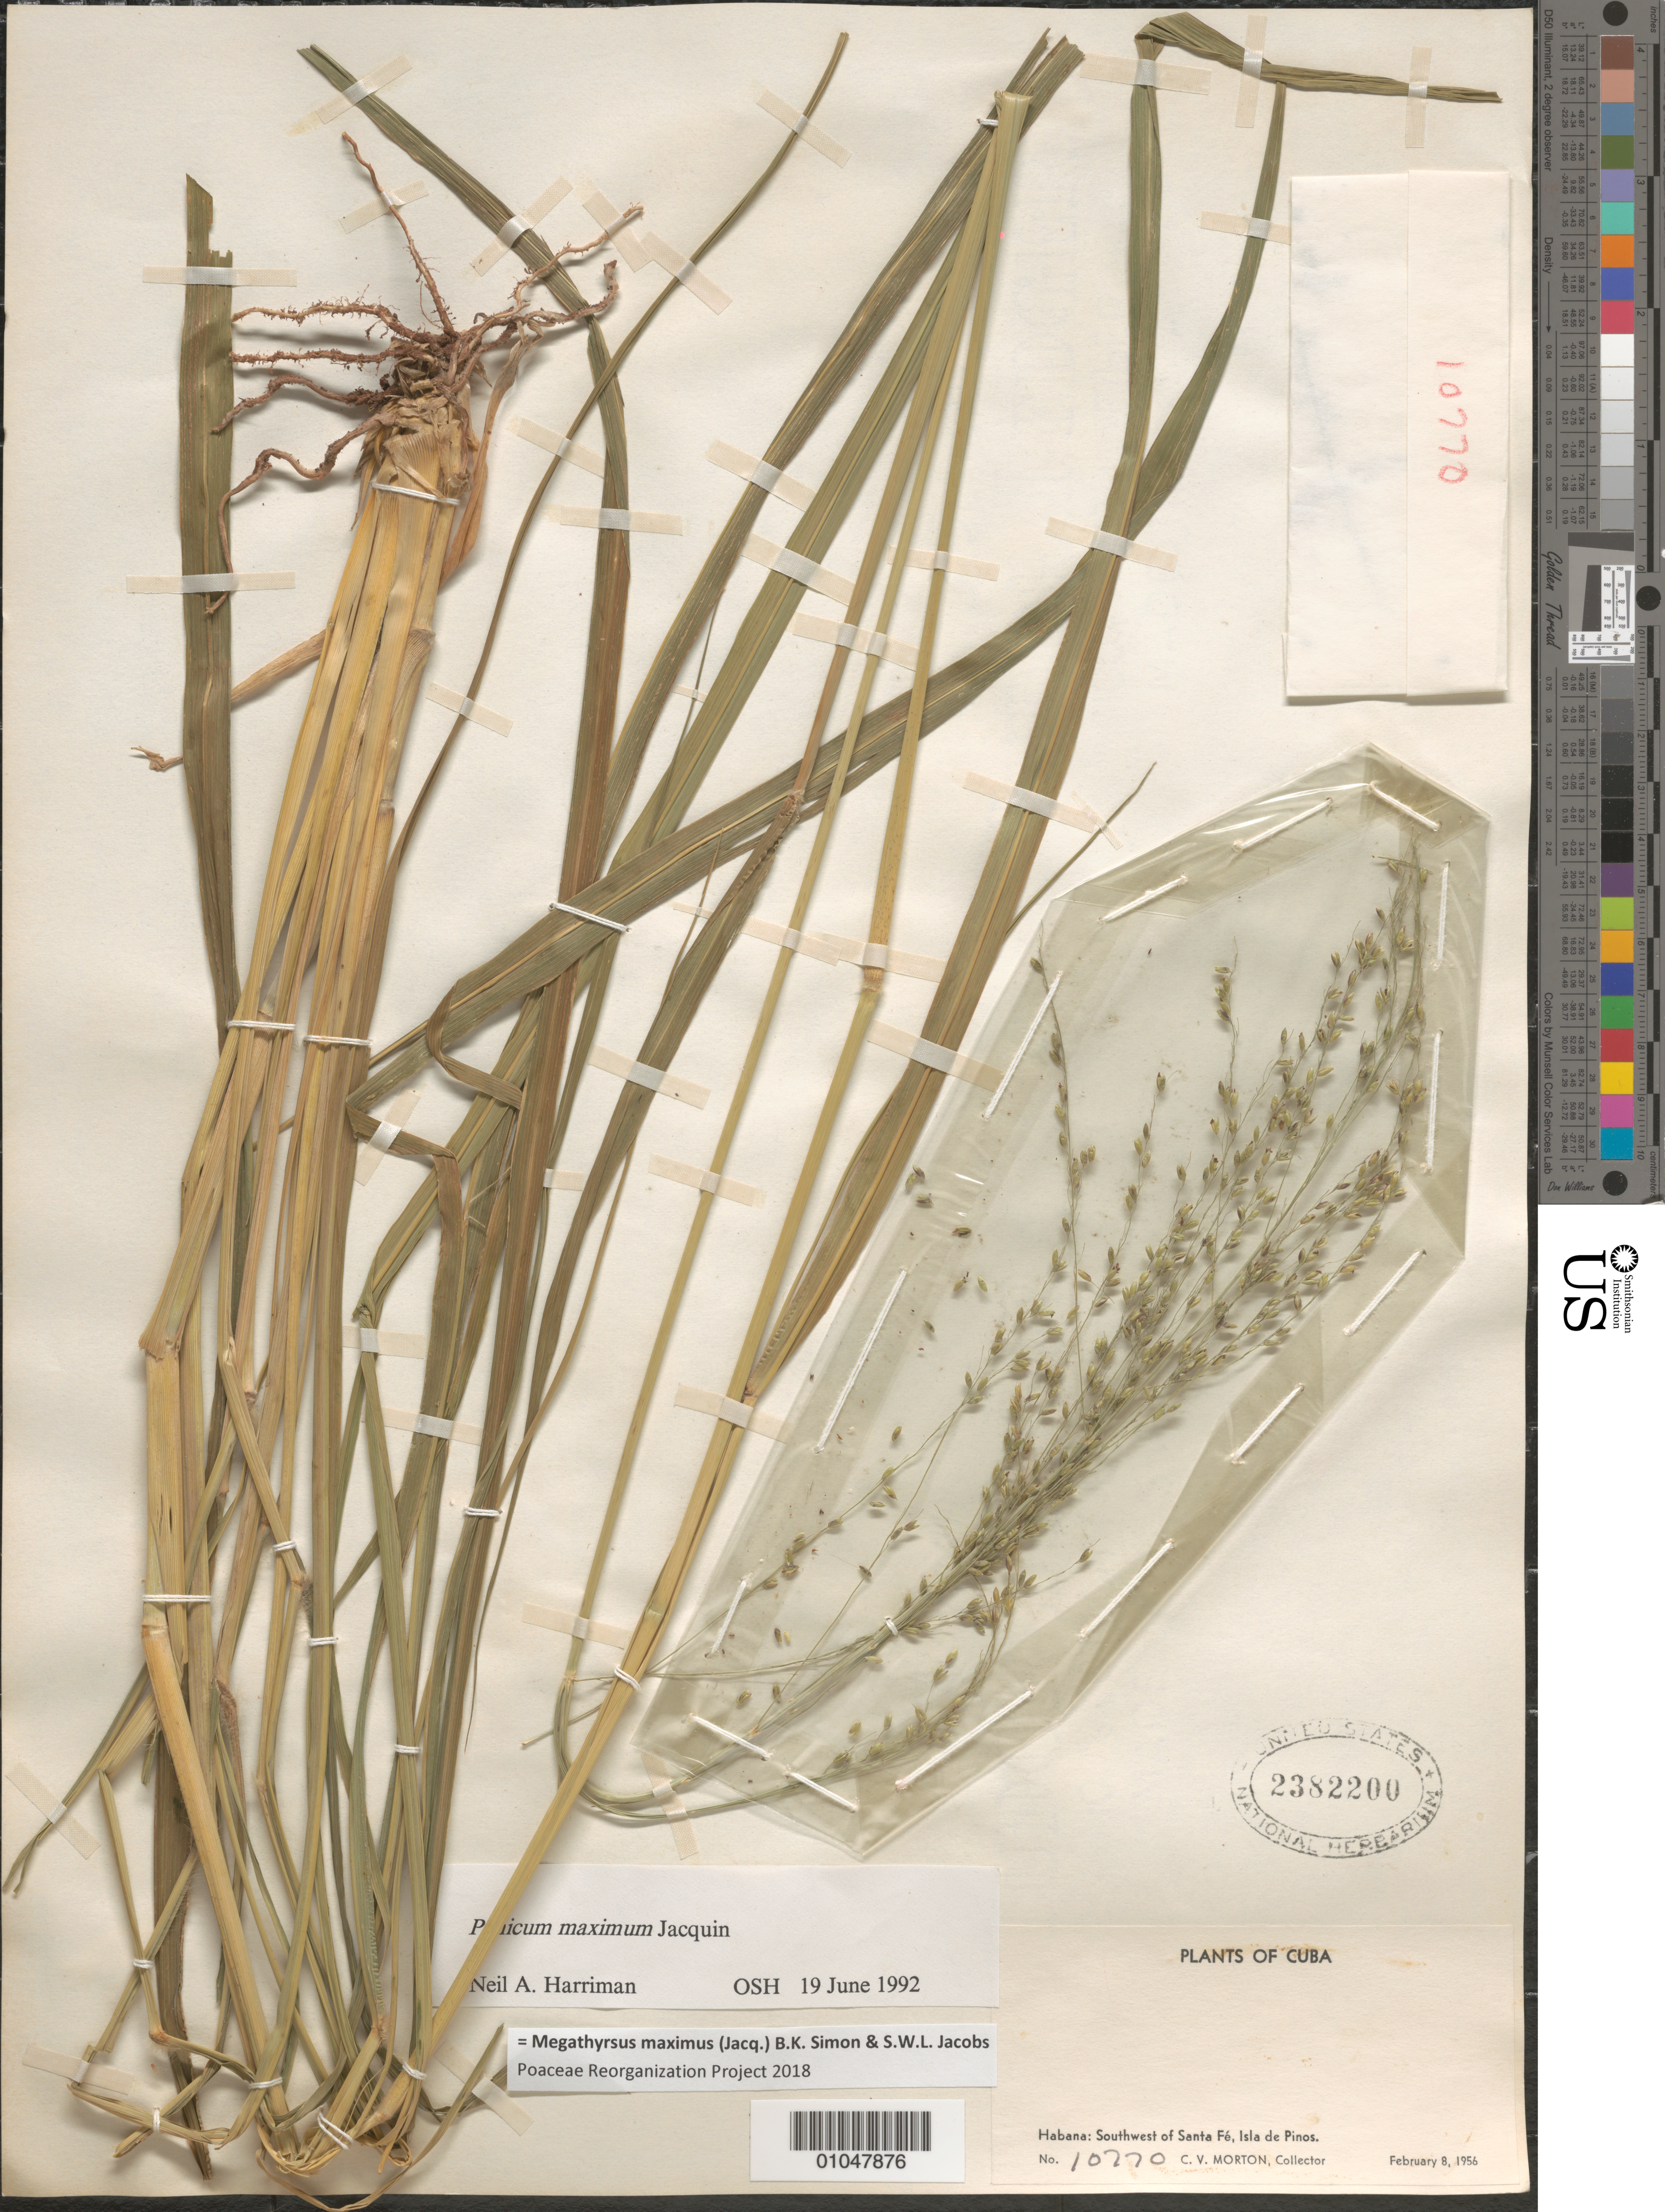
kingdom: Plantae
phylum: Tracheophyta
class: Liliopsida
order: Poales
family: Poaceae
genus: Panicum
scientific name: Panicum maximum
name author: Jacq.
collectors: C. V. Morton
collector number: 10770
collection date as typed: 08 Feb 1956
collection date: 1956-02-08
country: Cuba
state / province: Isla de la Juventud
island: Isla de la Juventud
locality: SW of Sant Fe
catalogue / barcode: US 2382200